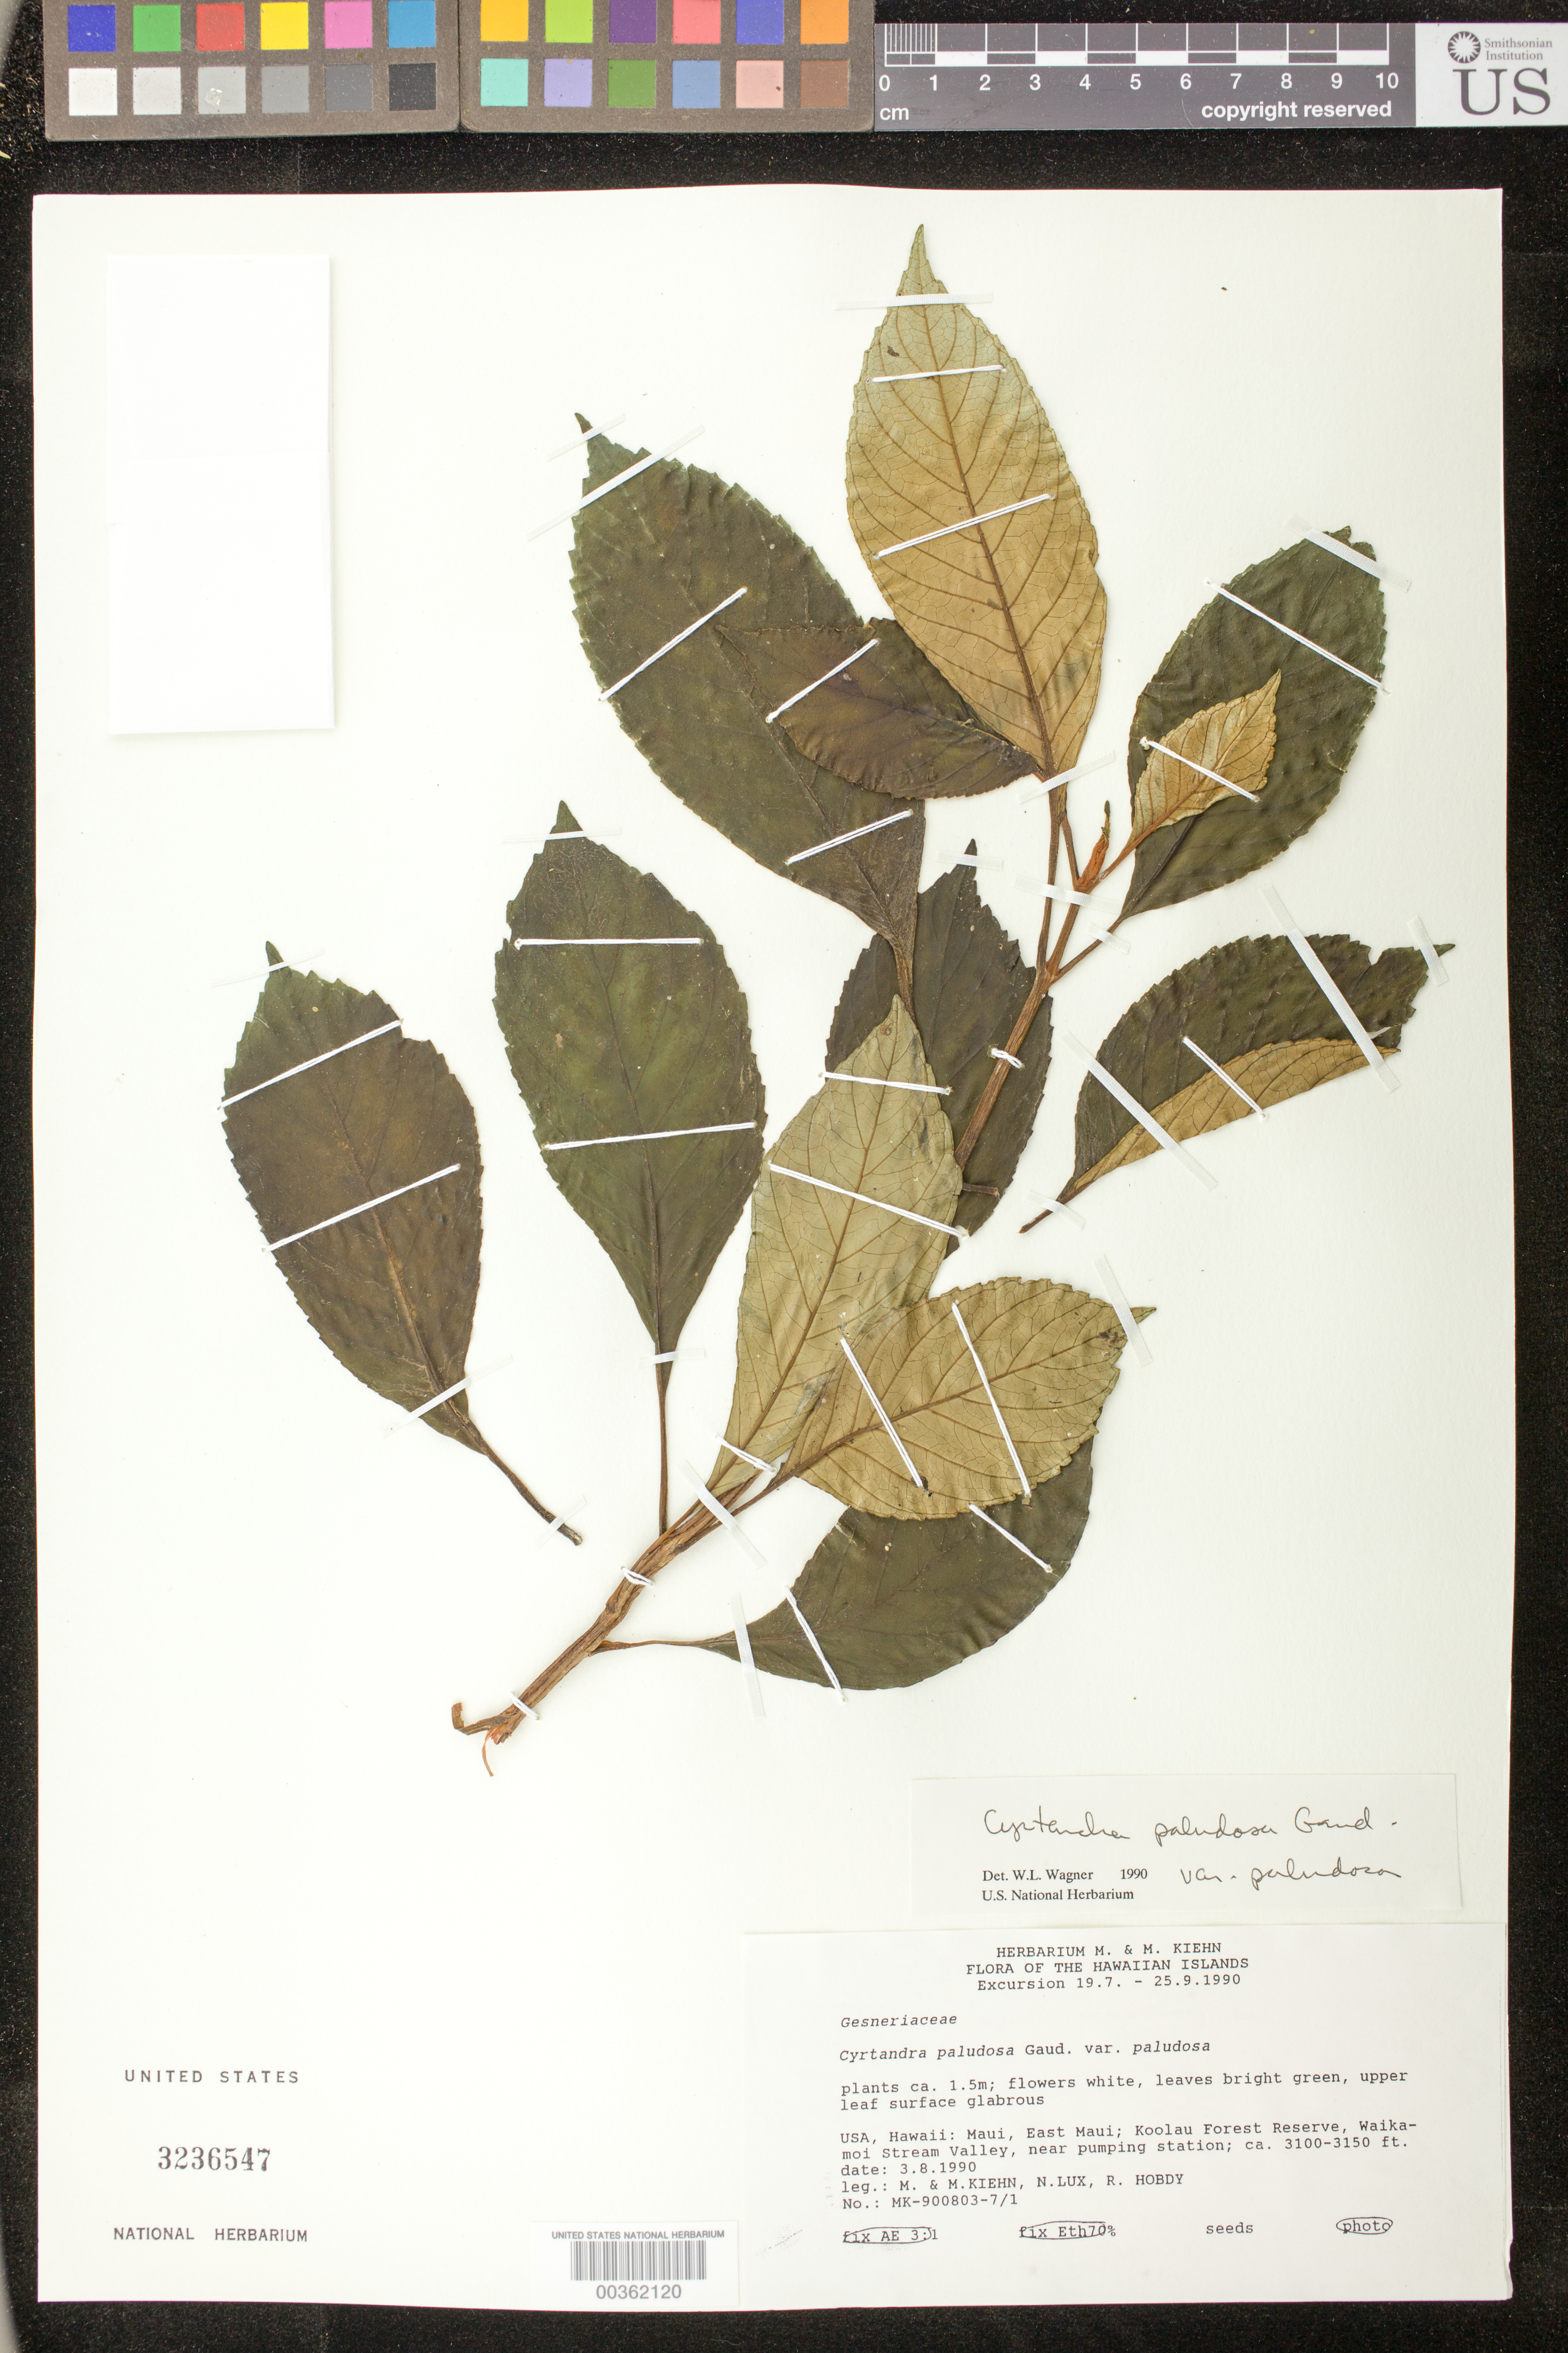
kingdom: Plantae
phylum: Tracheophyta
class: Magnoliopsida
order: Lamiales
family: Gesneriaceae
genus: Cyrtandra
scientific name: Cyrtandra paludosa var. paludosa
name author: Gaudich.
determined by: Wagner, W. L., (BOT), Smithsonian Institution - National Museum of Natural History (UNITED STATES)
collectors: M. Kiehn, M. Kiehn, N. Lux & R. Hobdy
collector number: MK- 900803 -7/1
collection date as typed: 03 Aug 1990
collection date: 1990-08-03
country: United States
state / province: Hawaii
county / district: Maui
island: Maui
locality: East maui; Koolau forest reserve, waikamoi stream valley, near pumping station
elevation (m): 945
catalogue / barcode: US 3236547